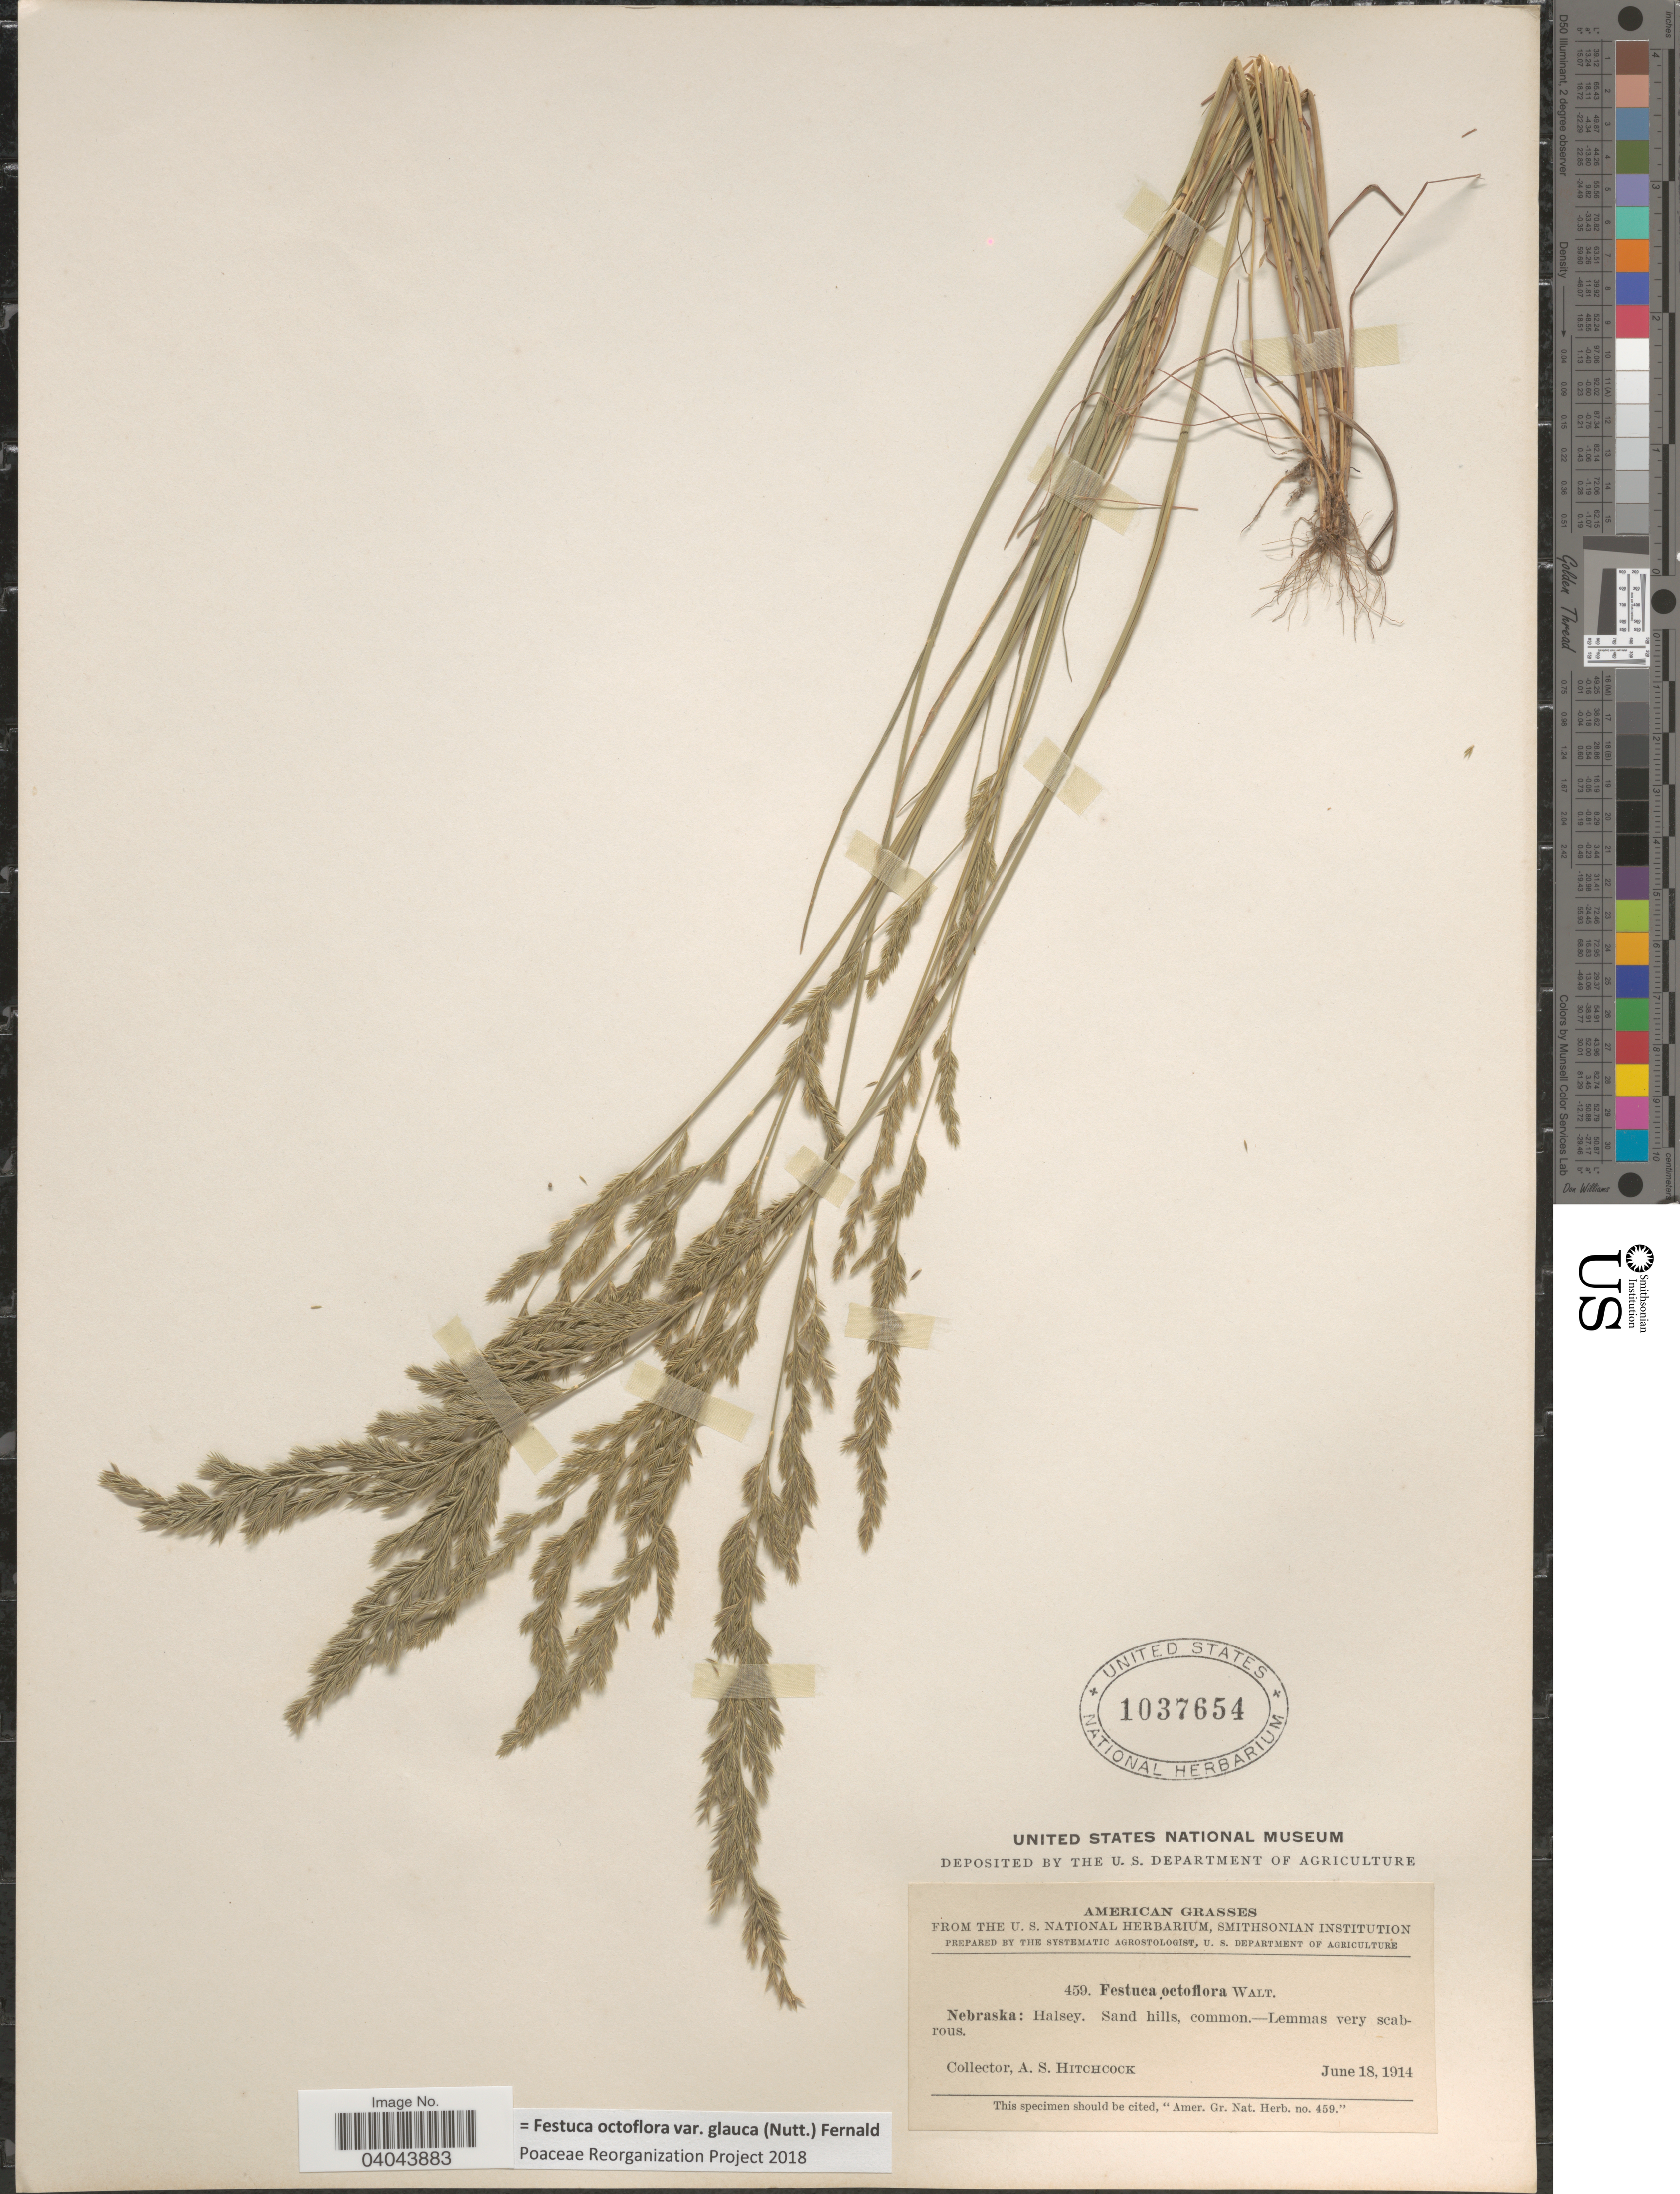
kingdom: Plantae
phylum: Tracheophyta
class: Liliopsida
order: Poales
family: Poaceae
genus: Festuca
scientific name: Festuca octoflora var. glauca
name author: (Nutt.) Fernald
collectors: A. S. Hitchcock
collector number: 459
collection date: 1914-06-18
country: United States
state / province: Nebraska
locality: Halsey.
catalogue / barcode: US 1037654